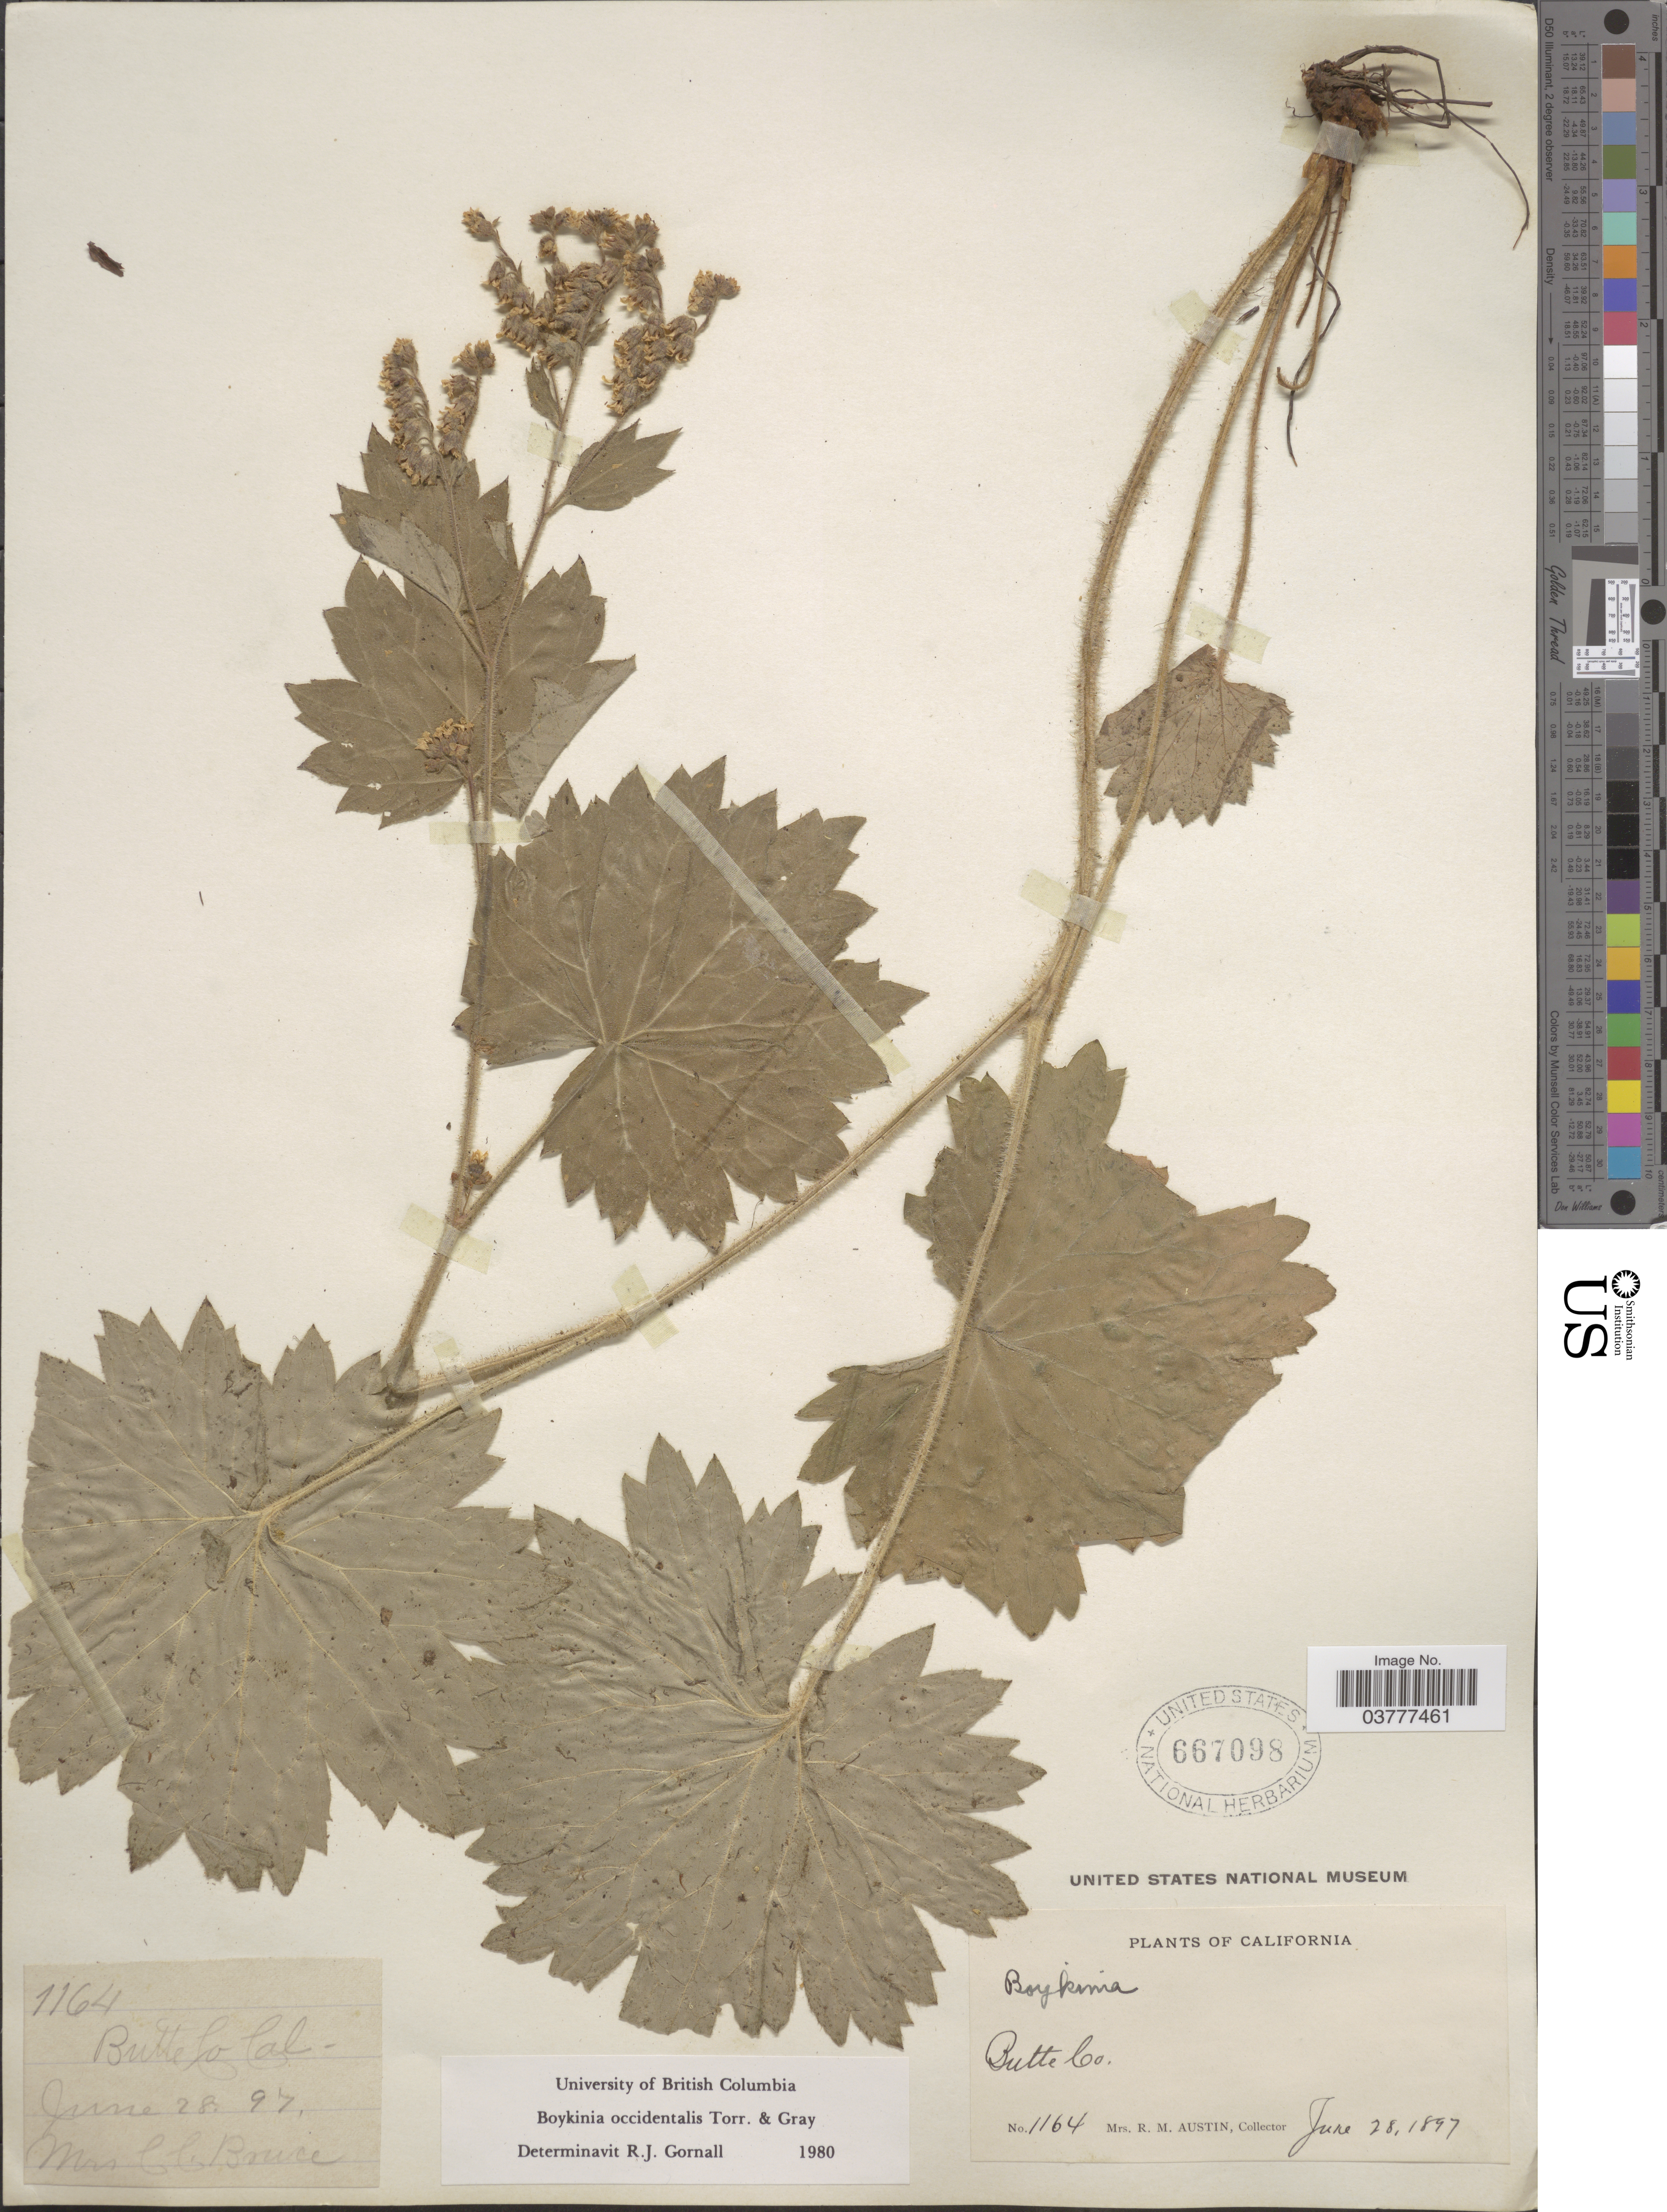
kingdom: Plantae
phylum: Tracheophyta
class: Magnoliopsida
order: Saxifragales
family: Saxifragaceae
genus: Boykinia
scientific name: Boykinia occidentalis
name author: Torr. & A. Gray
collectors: R. Austin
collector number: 1164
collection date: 1897-06-28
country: United States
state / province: California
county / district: Butte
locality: Butte Co.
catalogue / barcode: US 667098